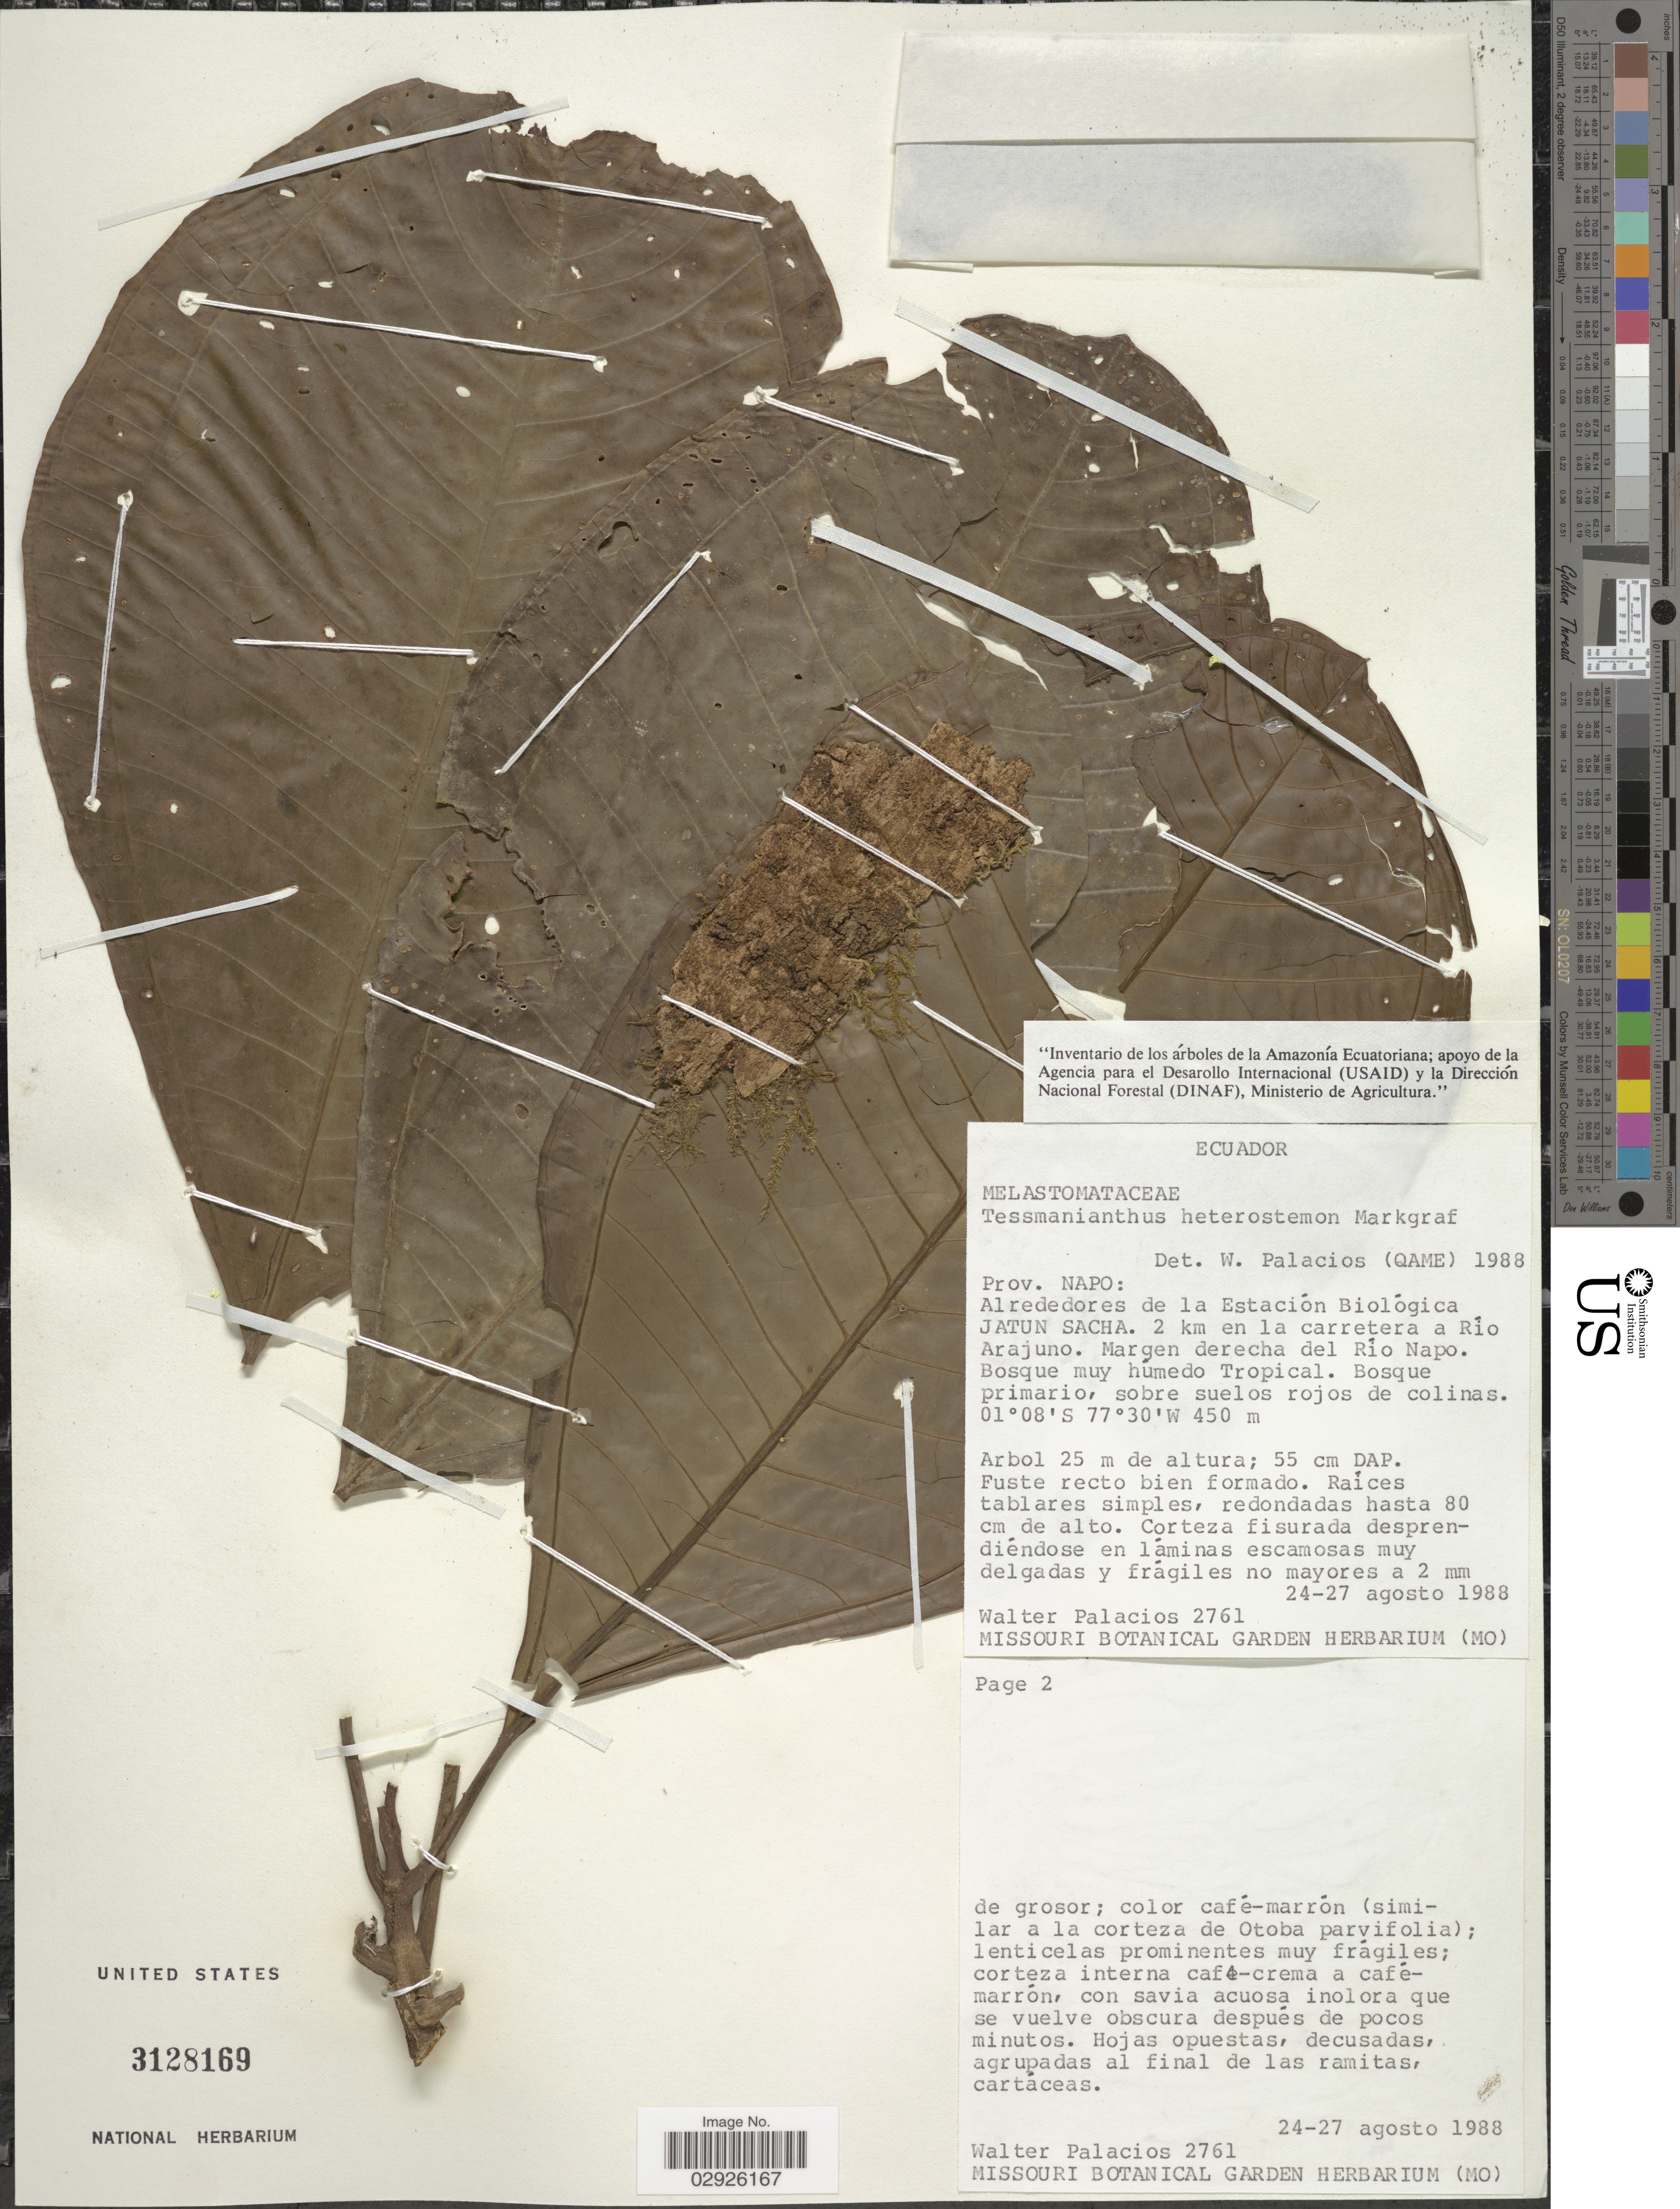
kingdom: Plantae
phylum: Tracheophyta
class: Magnoliopsida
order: Myrtales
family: Melastomataceae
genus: Tessmannianthus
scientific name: Tessmannianthus heterostemon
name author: Markgr.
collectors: W. Palacios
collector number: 2761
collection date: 1988-08-24/1988-08-27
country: Ecuador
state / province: Napo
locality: Alrededores de la Estación Biológica Jatun Sacha. 2 km en la carretera a Río Arajuno. Margen derecha del Río Napo.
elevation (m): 450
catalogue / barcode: US 3128169